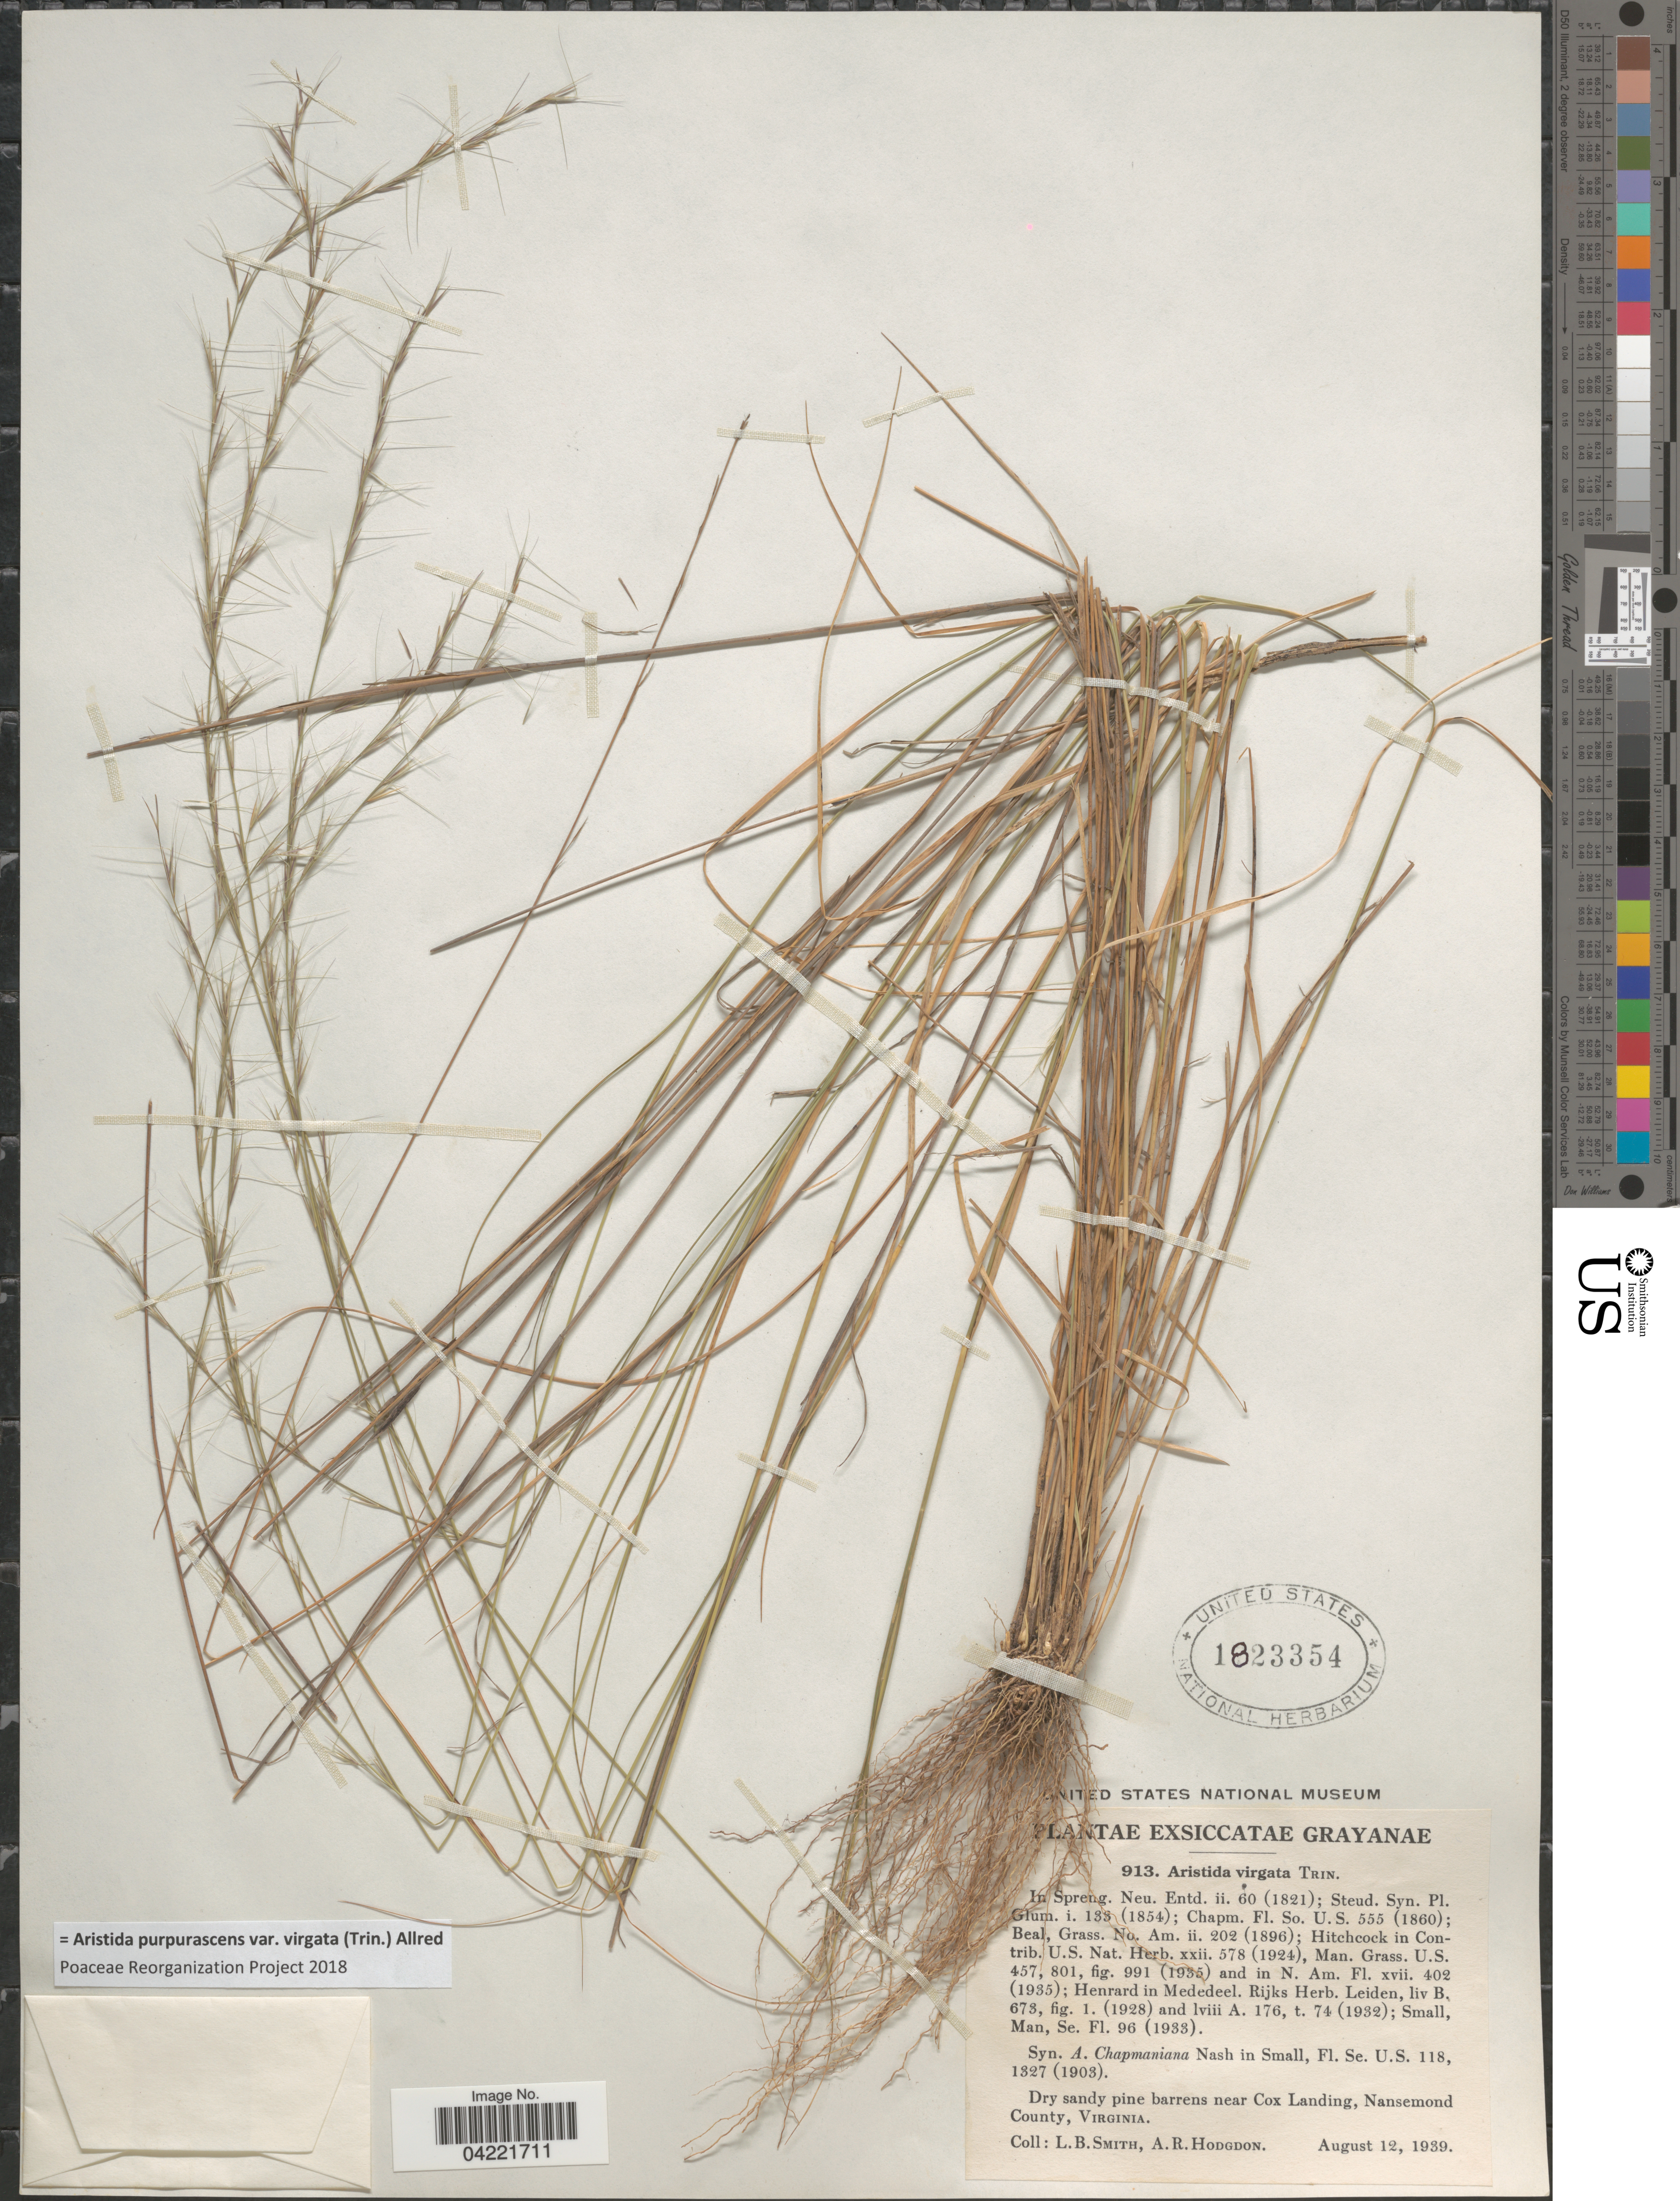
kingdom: Plantae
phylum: Tracheophyta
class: Liliopsida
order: Poales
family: Poaceae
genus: Aristida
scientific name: Aristida purpurascens var. virgata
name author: (Trin.) Allred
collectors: L. Smith & A. R. Hodgdon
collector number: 913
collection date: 1939-08-12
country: United States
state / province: Virginia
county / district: City of Suffolk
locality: Dry sandy pine barrens near Cox Landing, Nansemond County.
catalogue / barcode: US 1823354